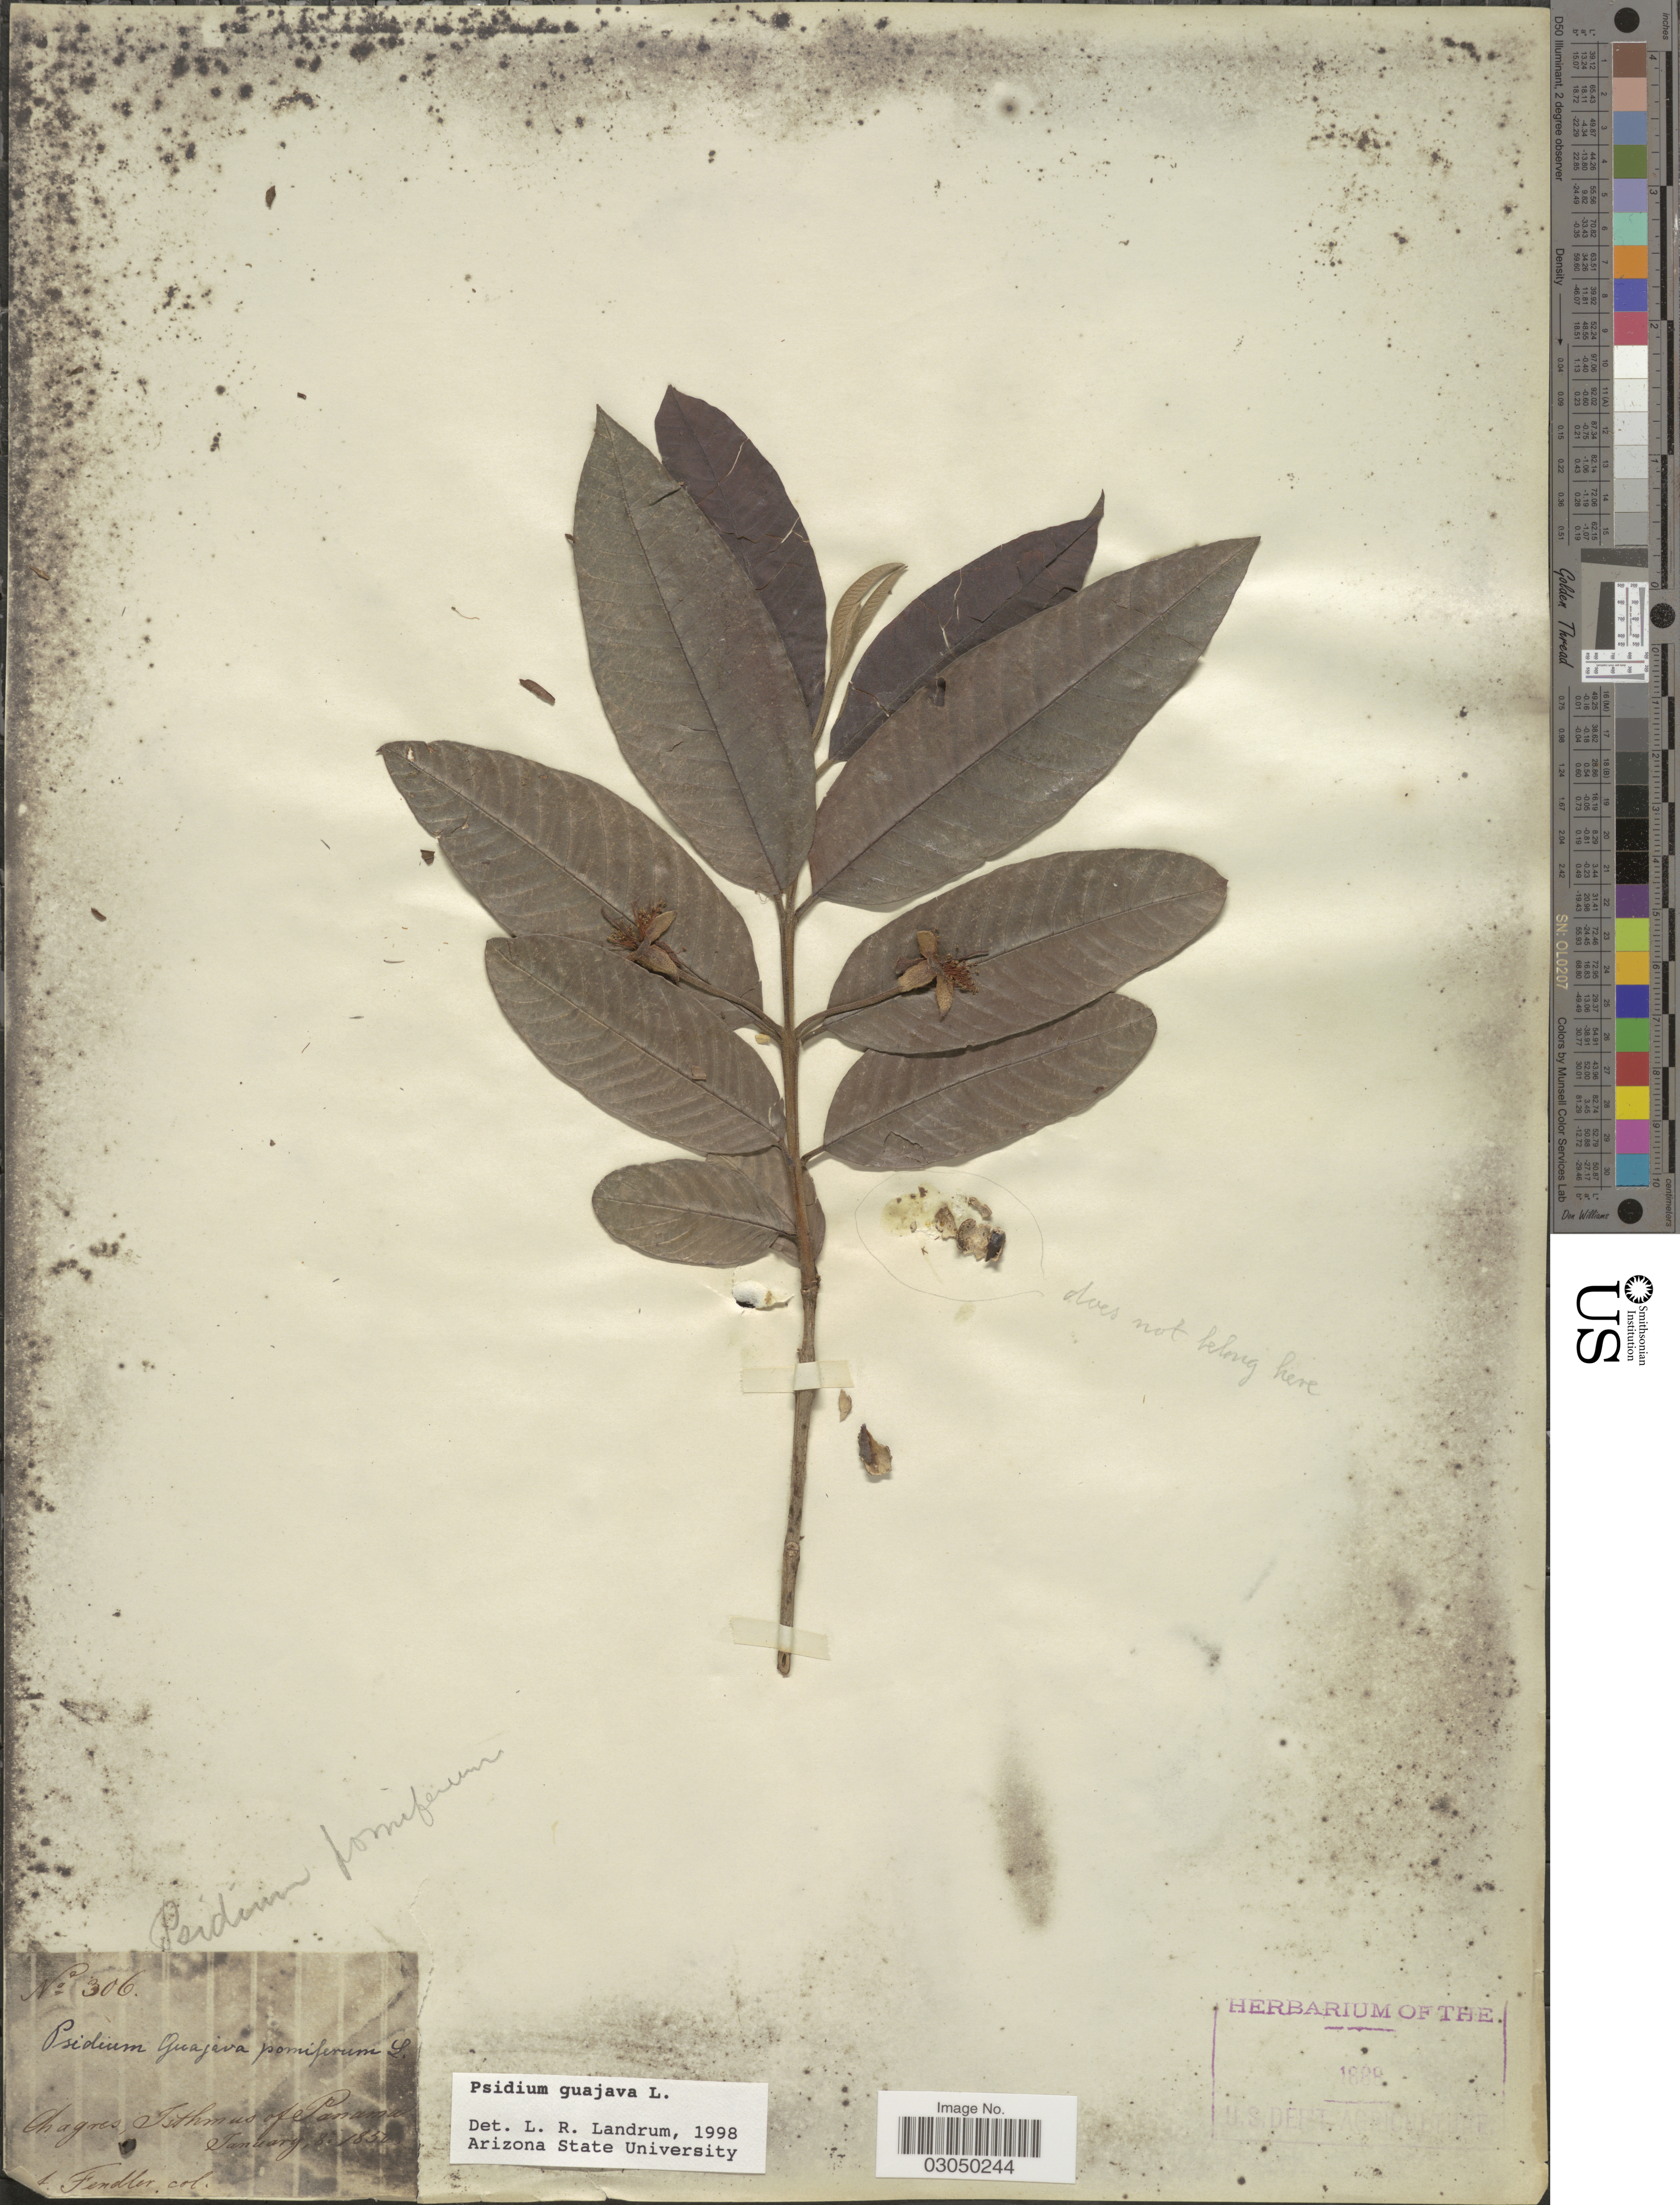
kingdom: Plantae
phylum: Tracheophyta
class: Magnoliopsida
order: Myrtales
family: Myrtaceae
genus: Psidium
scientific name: Psidium guajava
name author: L.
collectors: A. Fendler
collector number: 306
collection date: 1850-01-08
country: Panama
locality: Chagres, Isthmus of Panama.